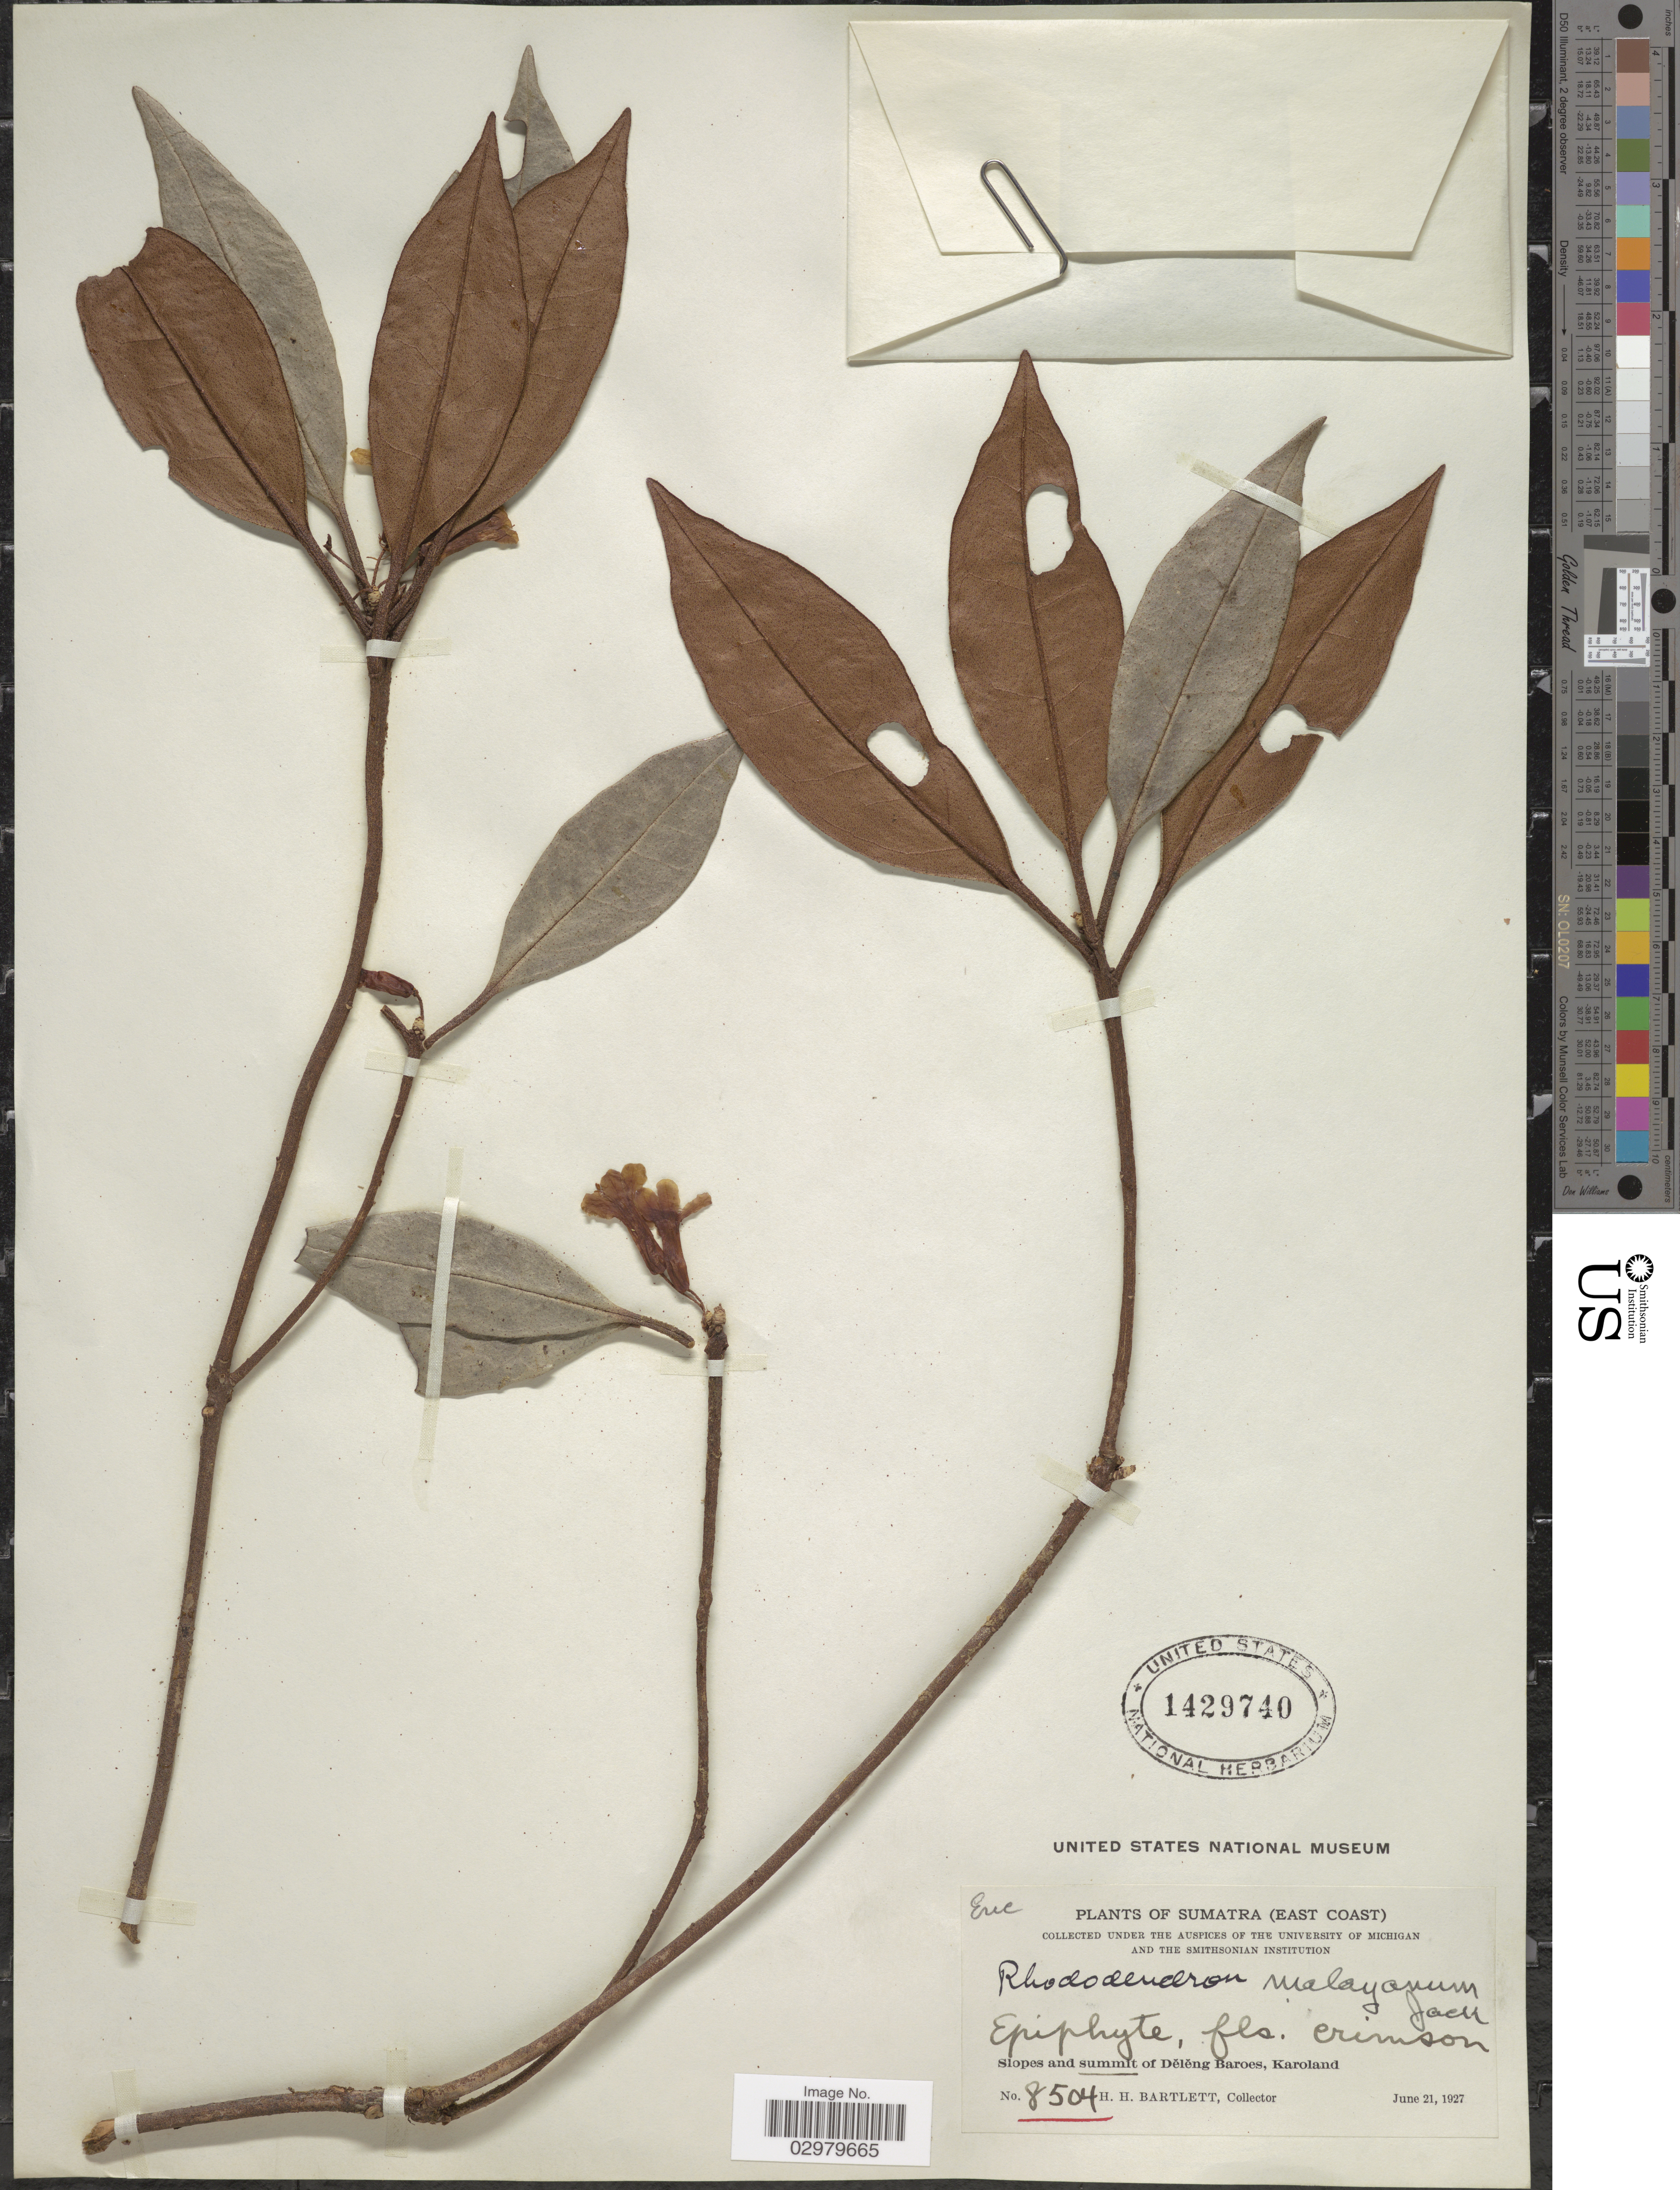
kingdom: Plantae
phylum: Tracheophyta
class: Magnoliopsida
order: Ericales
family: Ericaceae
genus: Rhododendron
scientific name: Rhododendron malayanum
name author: Jack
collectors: H. H. Bartlett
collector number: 8504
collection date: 1927-06-21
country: Indonesia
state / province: Sumatra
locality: East Coast. Slopes and summit of Deleng Baroes, Karoland.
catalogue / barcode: US 1429740